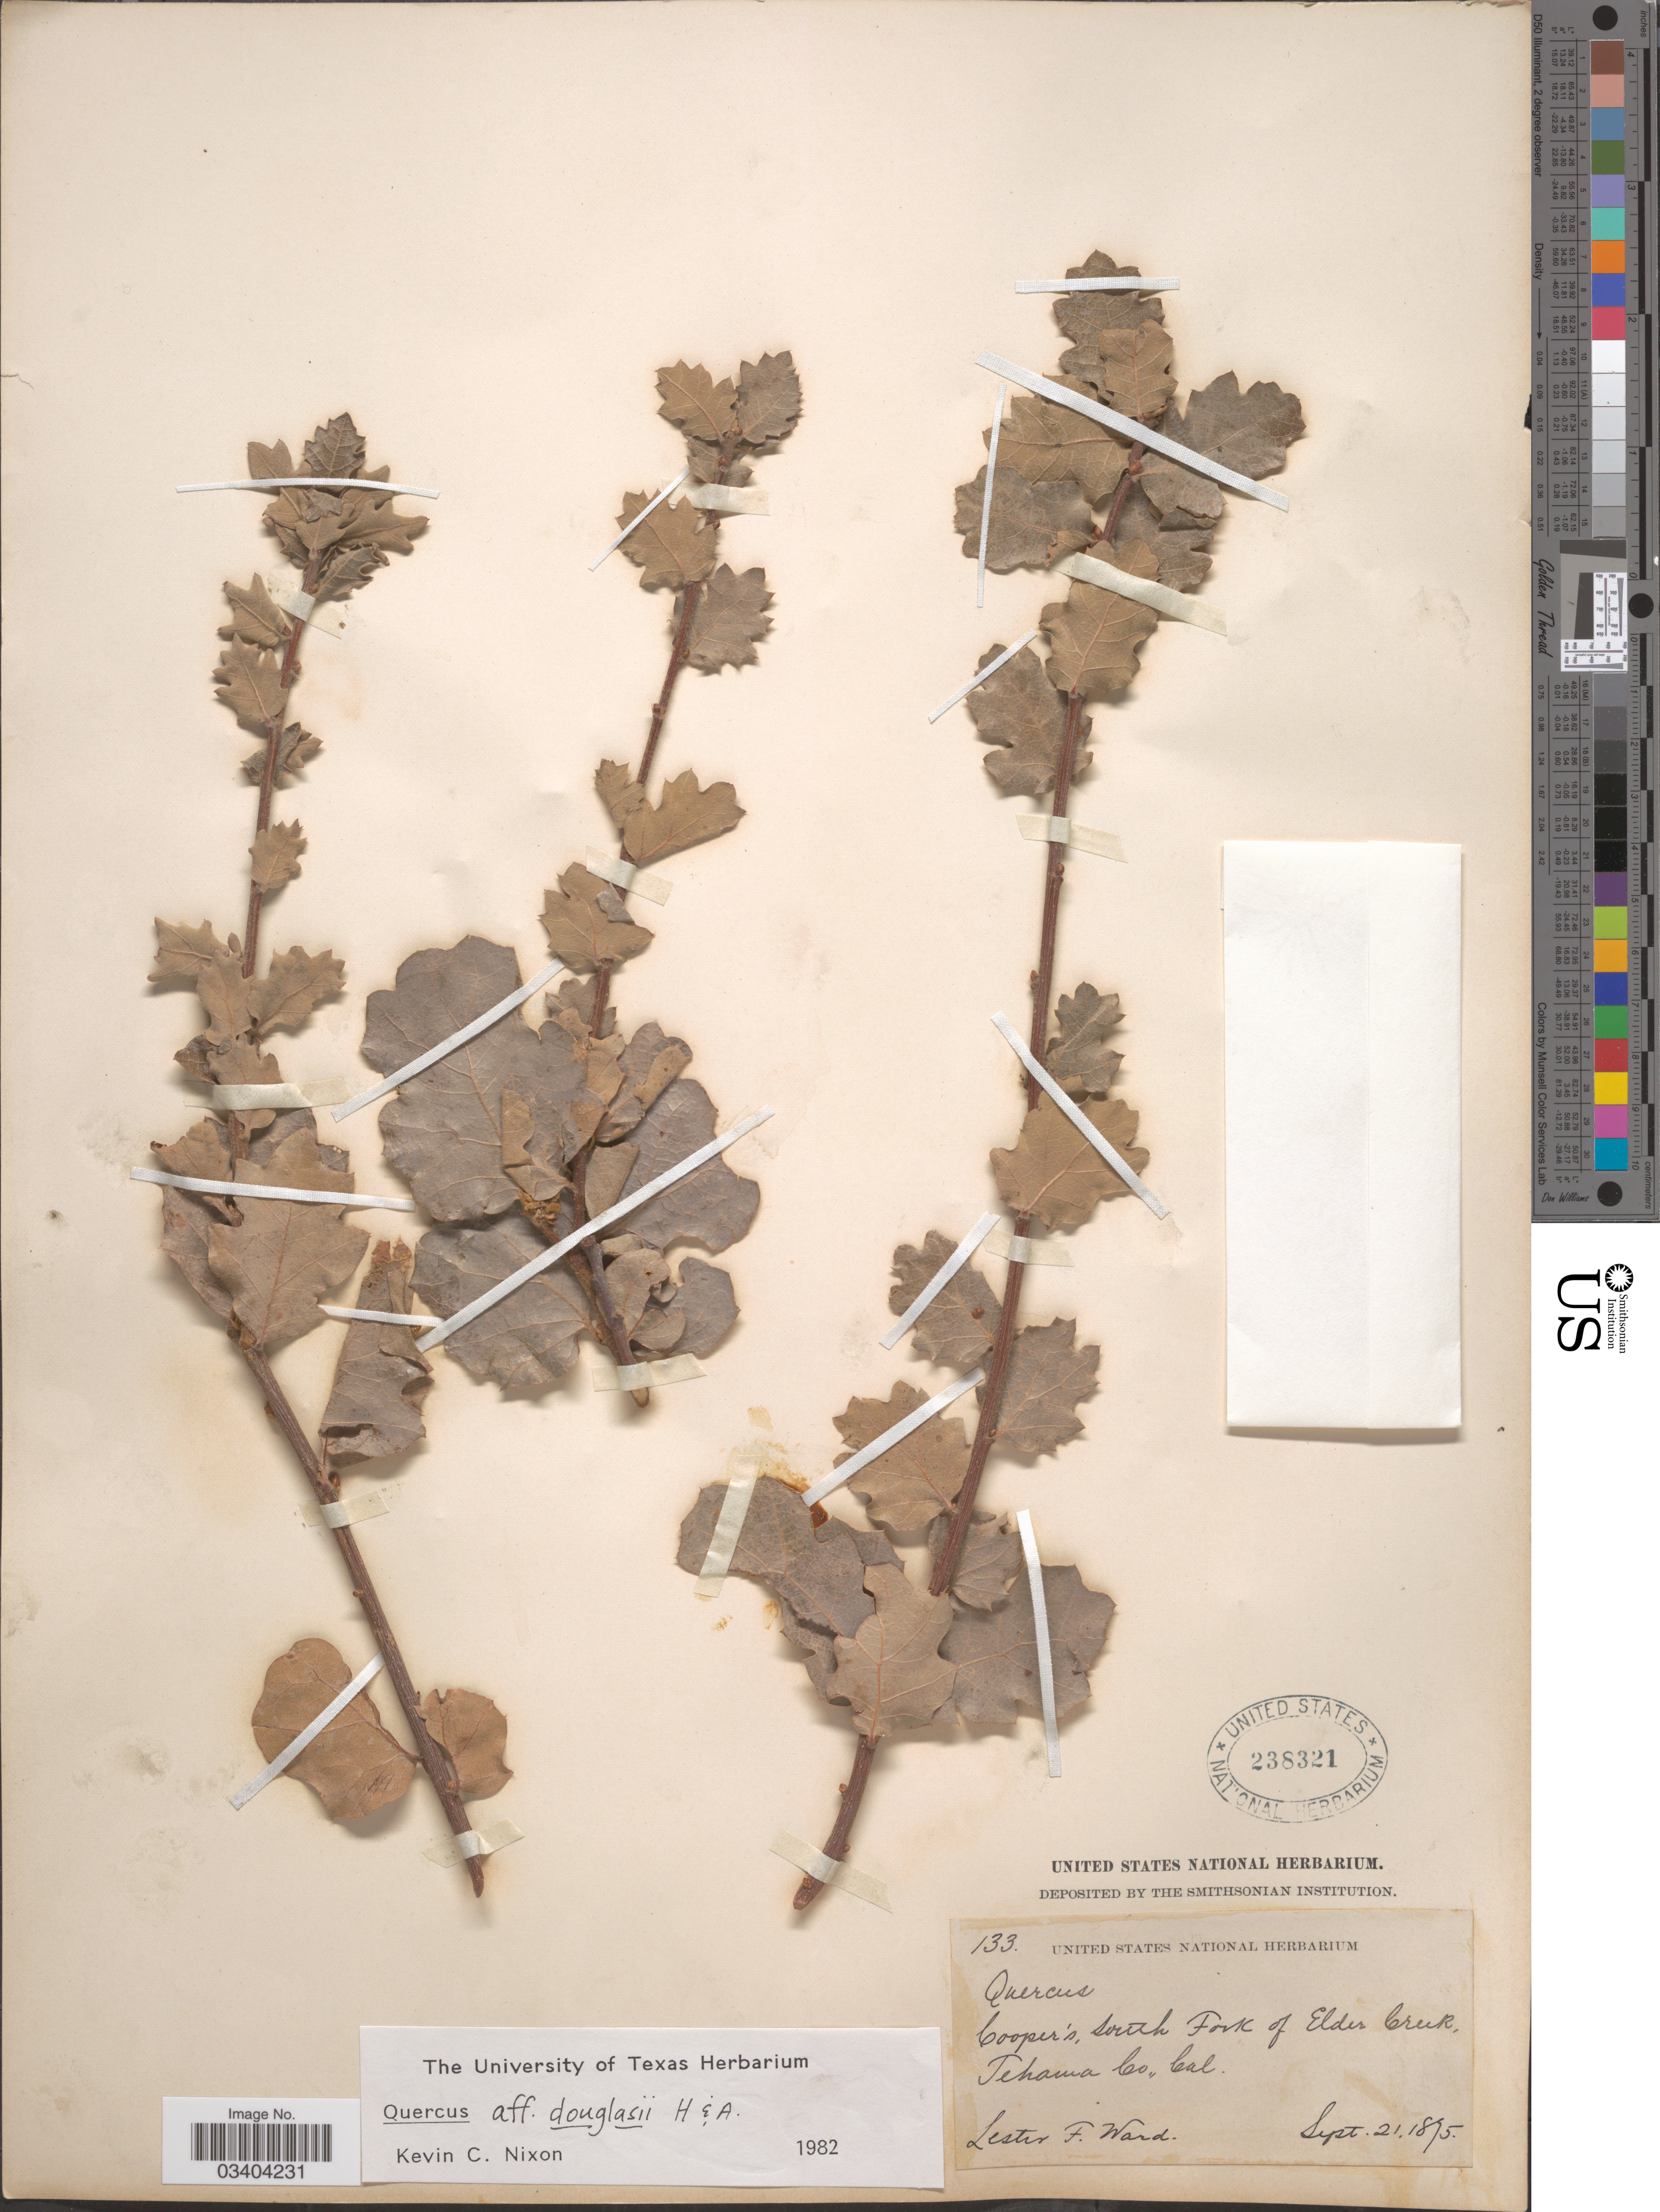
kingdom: Plantae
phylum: Tracheophyta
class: Magnoliopsida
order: Fagales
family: Fagaceae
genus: Quercus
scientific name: Quercus douglasii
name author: Hook. & Arn.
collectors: L. F. Ward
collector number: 133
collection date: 1875-09-21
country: United States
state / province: California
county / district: Tehama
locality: Cooper's, South Fork of Elder Creek, Tehama Co.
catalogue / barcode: US 238321